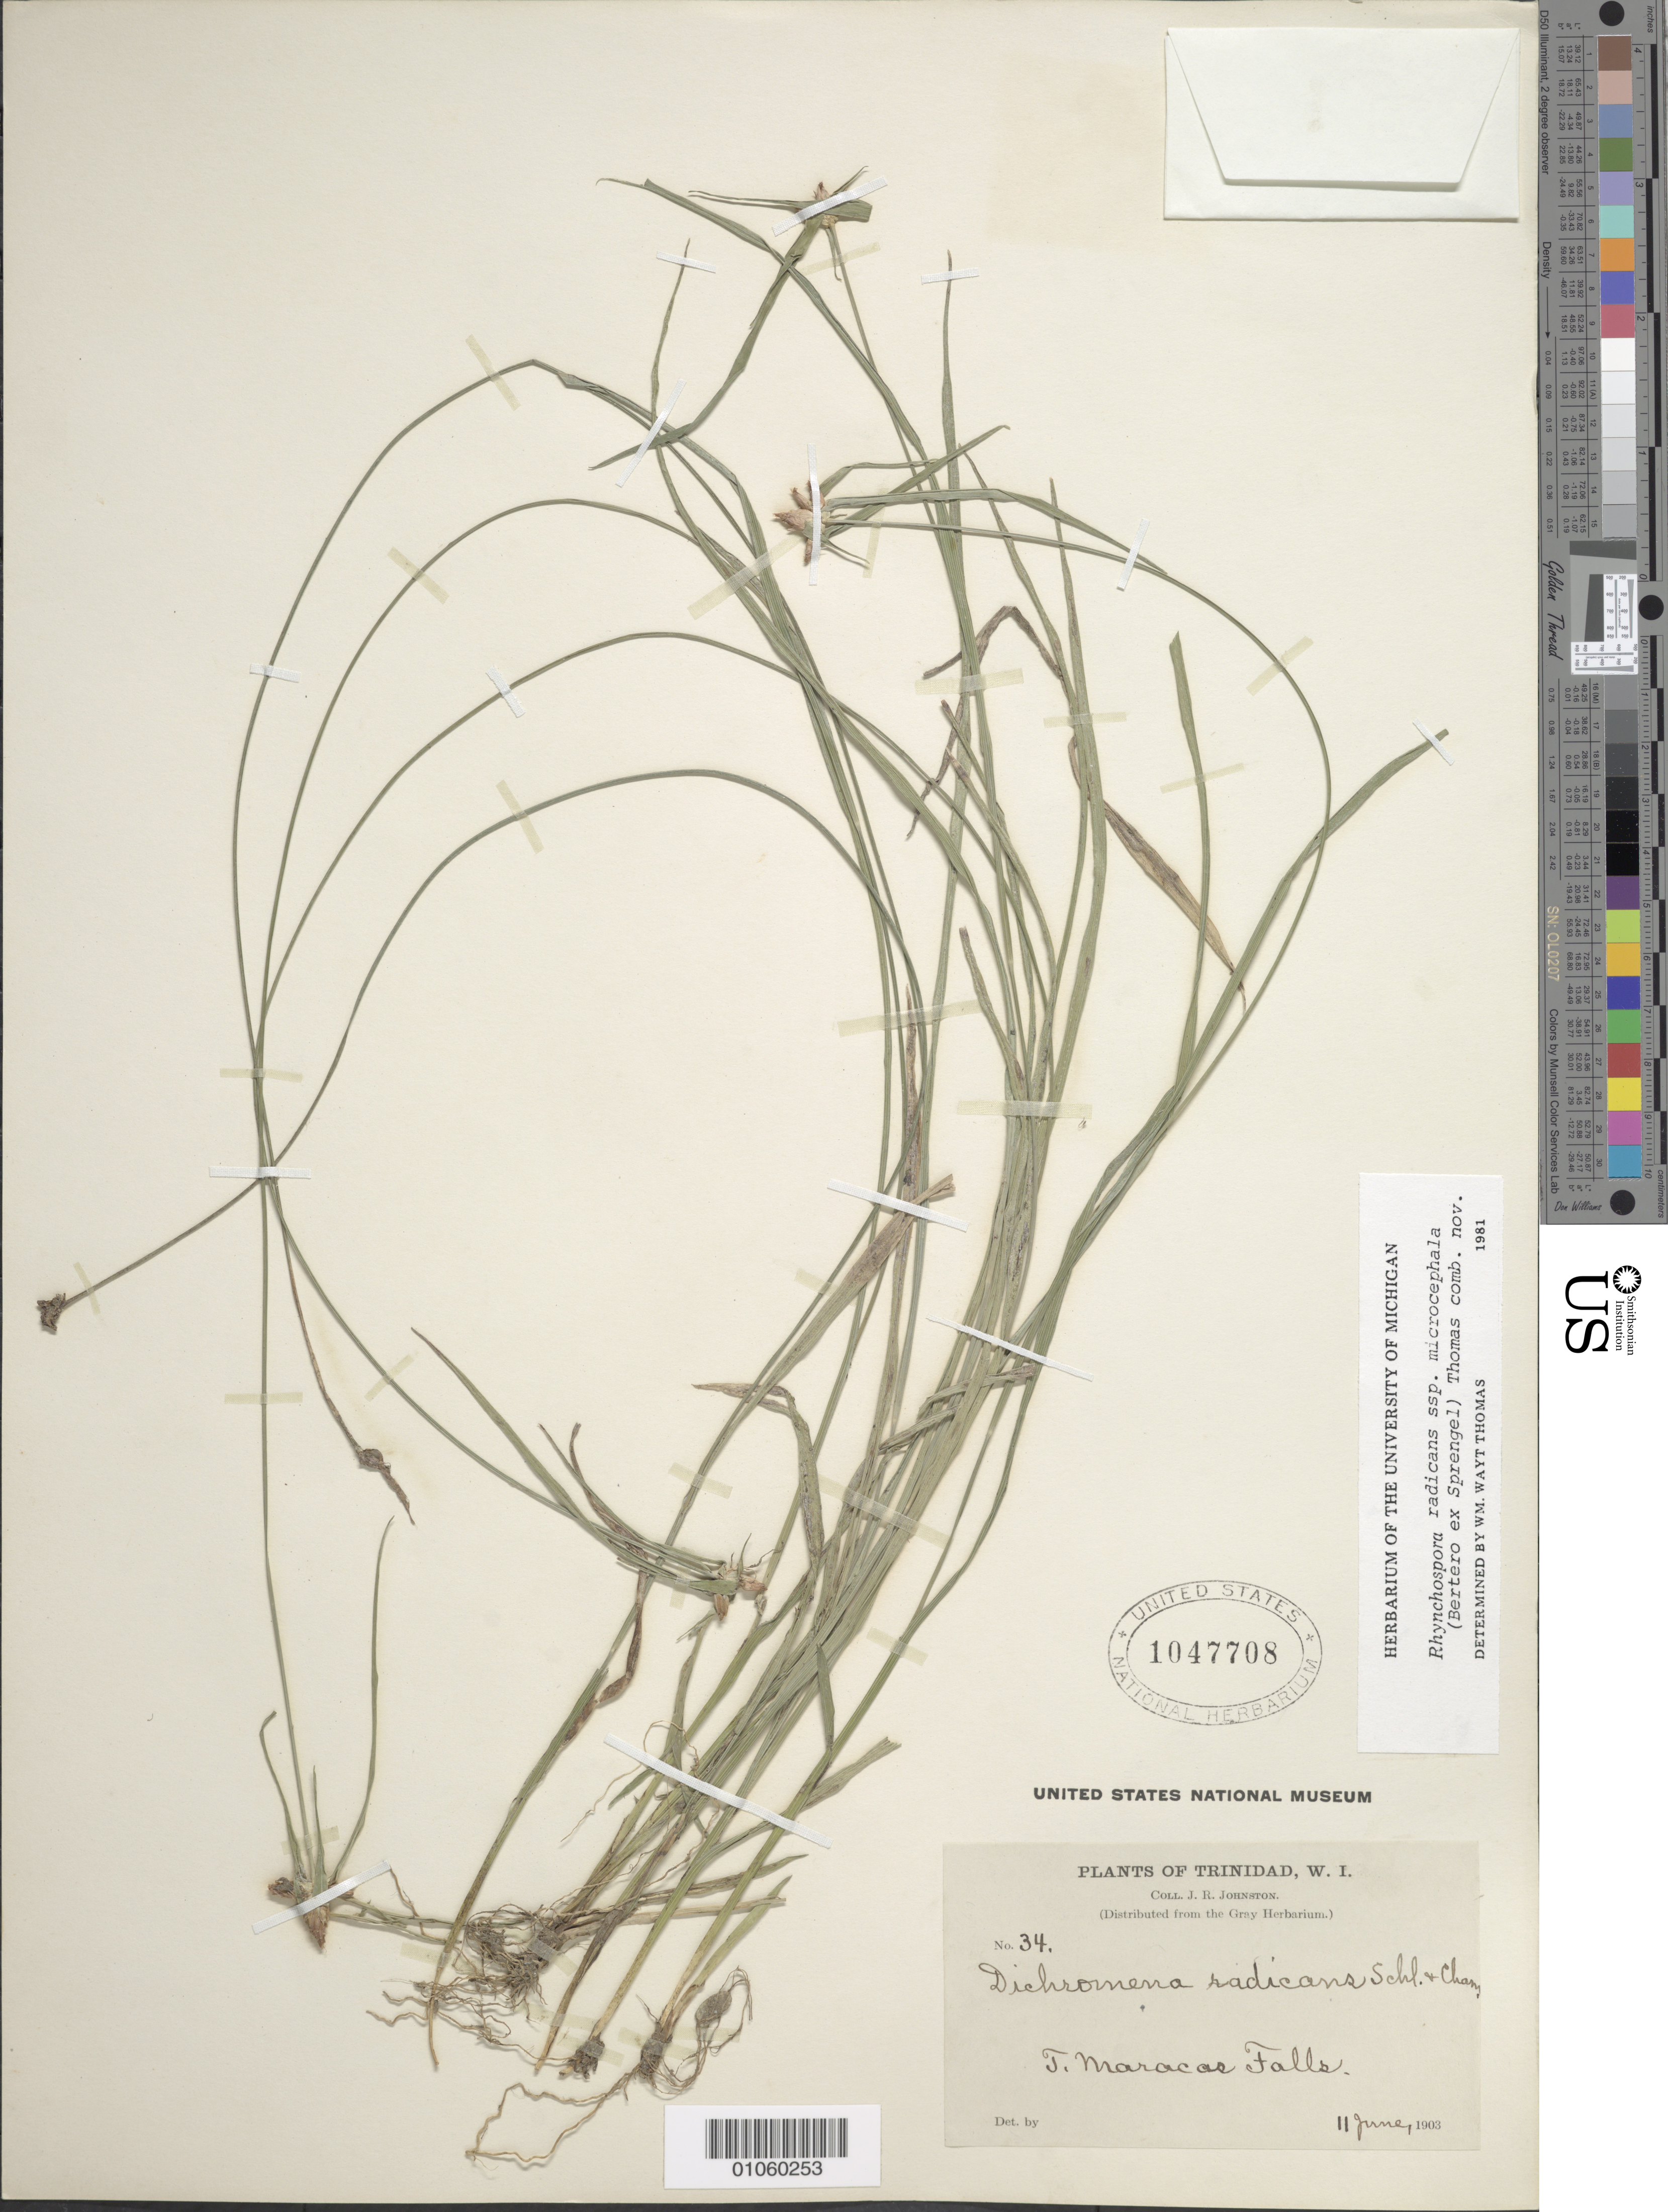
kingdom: Plantae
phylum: Tracheophyta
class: Liliopsida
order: Poales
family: Cyperaceae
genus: Rhynchospora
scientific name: Rhynchospora radicans subsp. microcephala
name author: (Bertero ex Spreng.) W.W. Thomas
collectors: J. Johnston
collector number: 34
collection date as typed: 11 Jun 1903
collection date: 1903-06-11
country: Trinidad and Tobago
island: Trinidad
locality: Maracas Falls.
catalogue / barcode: US 1047708